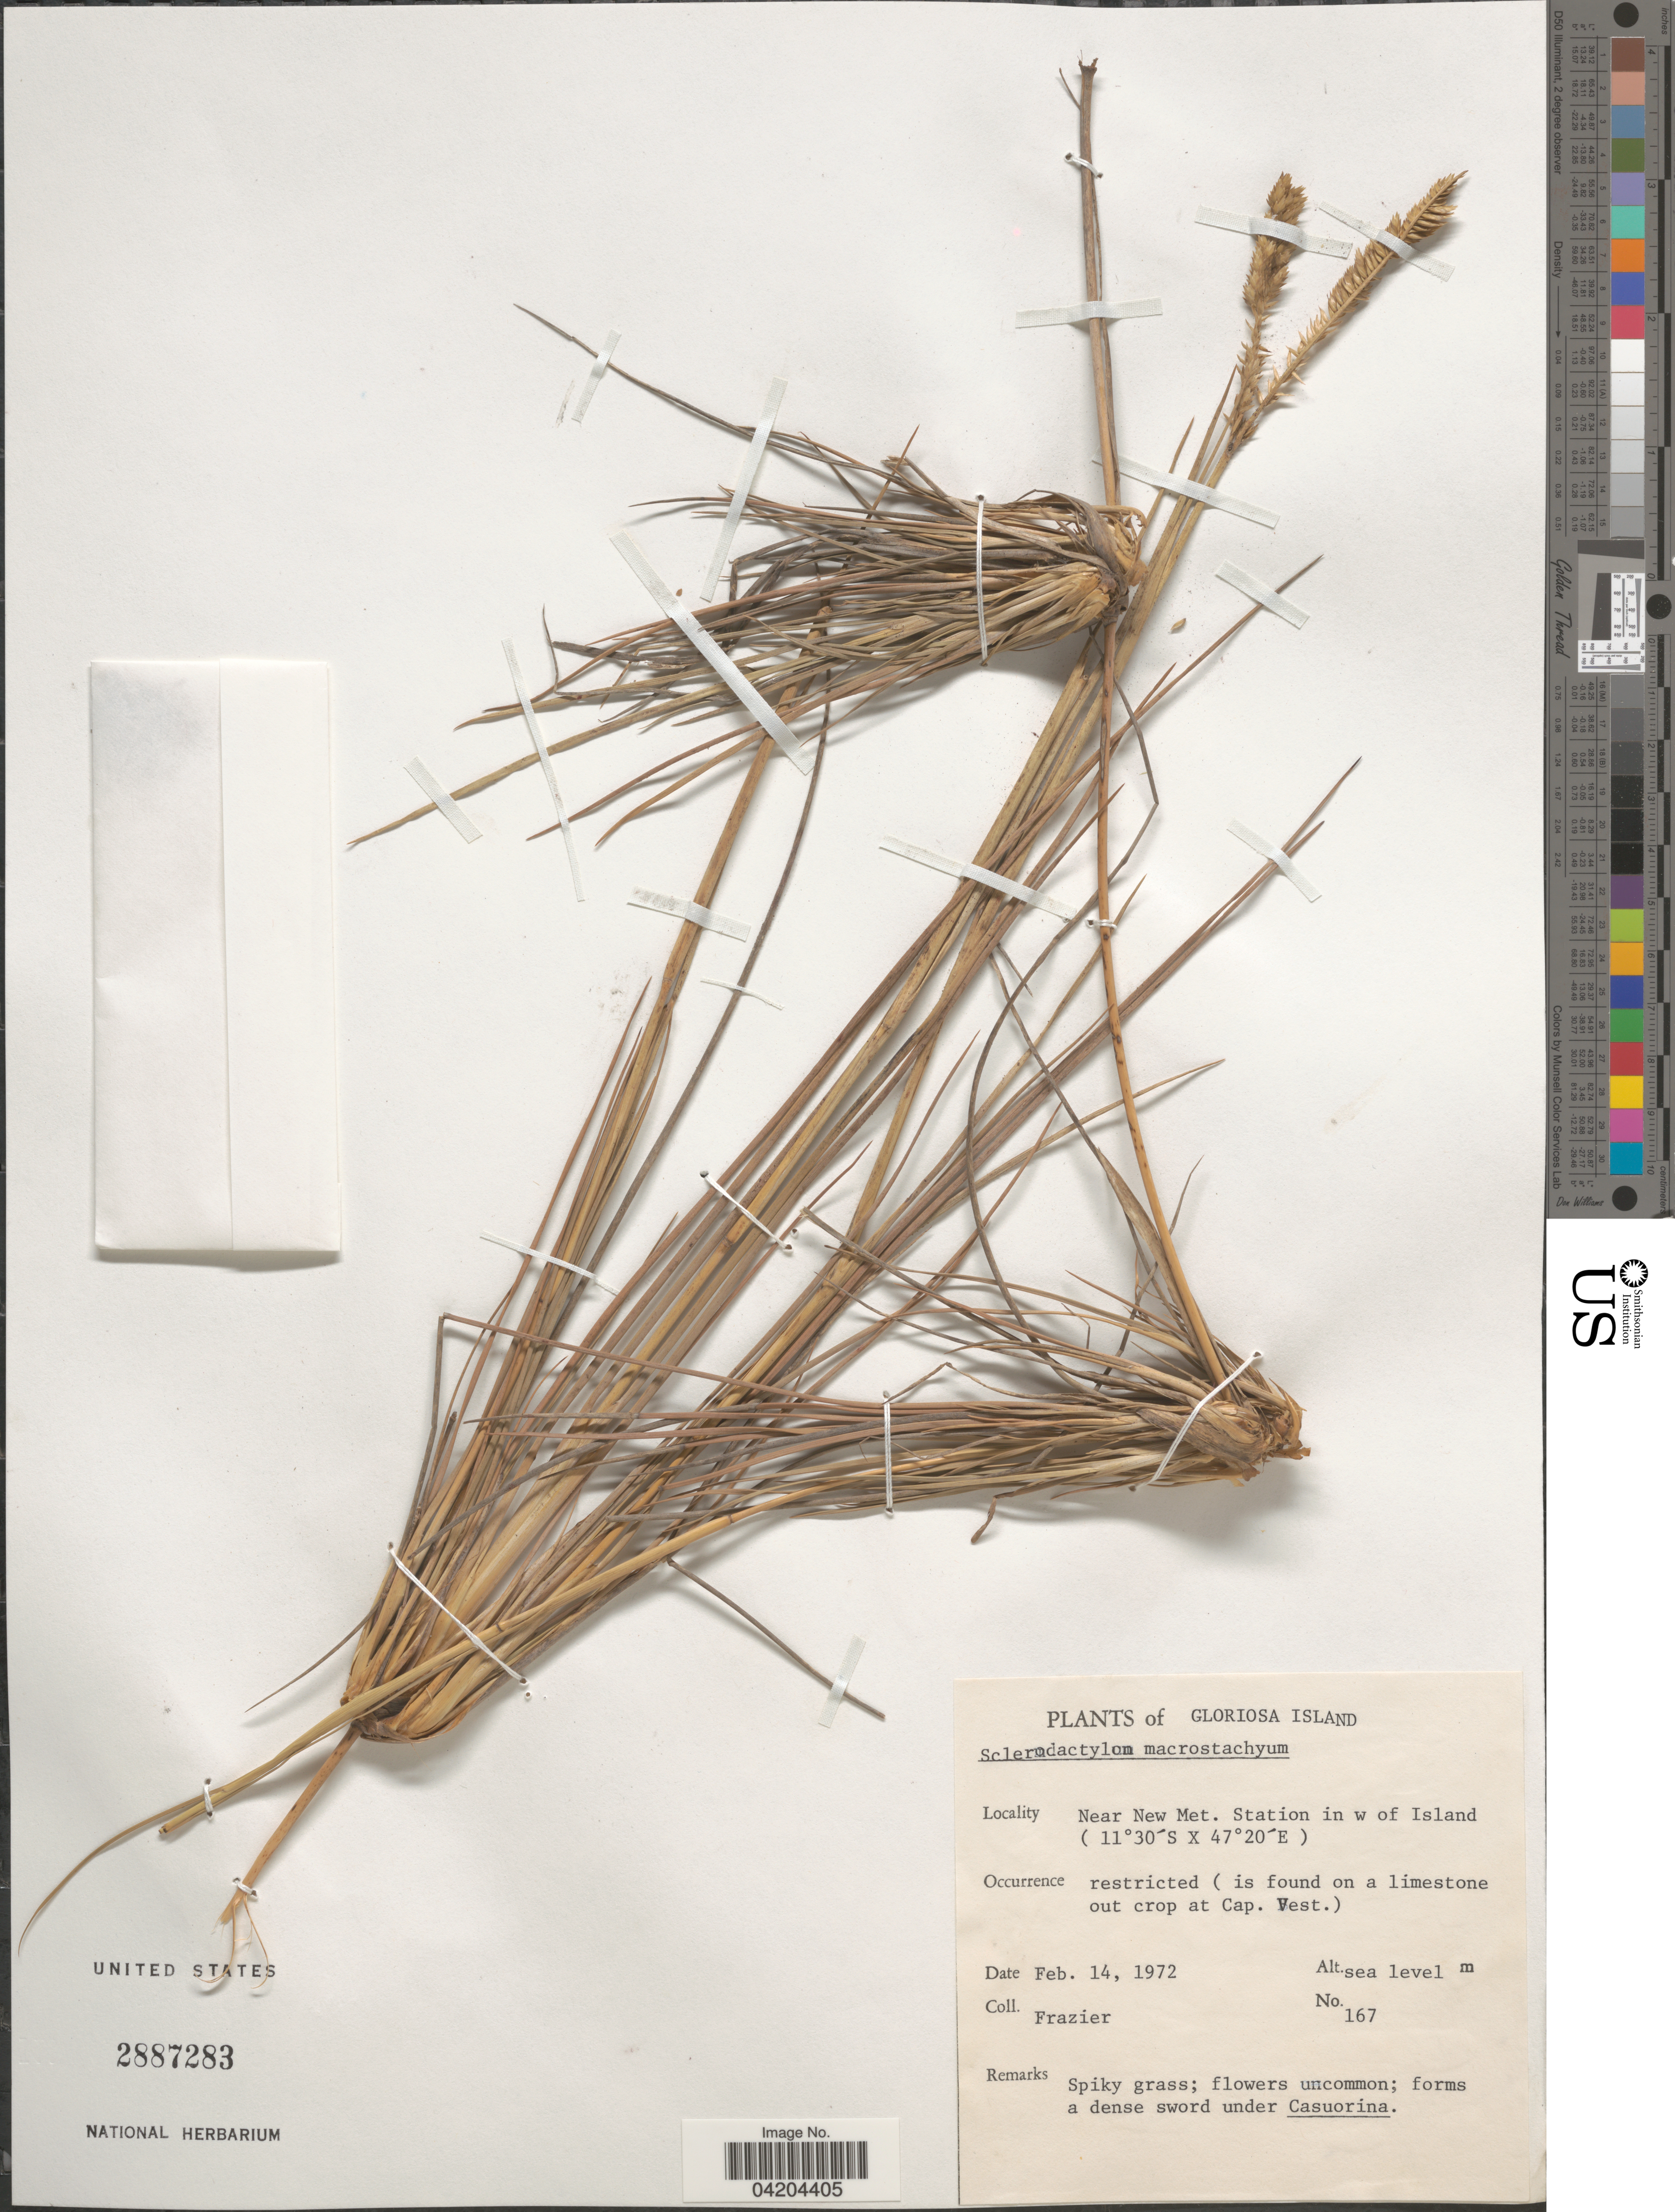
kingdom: Plantae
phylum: Tracheophyta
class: Liliopsida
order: Poales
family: Poaceae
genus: Sclerodactylon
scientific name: Sclerodactylon macrostachyum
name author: (Benth.) A. Camus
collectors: Frazier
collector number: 167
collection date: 1972-02-14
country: French Southern Territories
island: Île Glorieuse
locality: Gloriosa Island. Near New Met. Station in w of Island.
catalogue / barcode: US 2887283